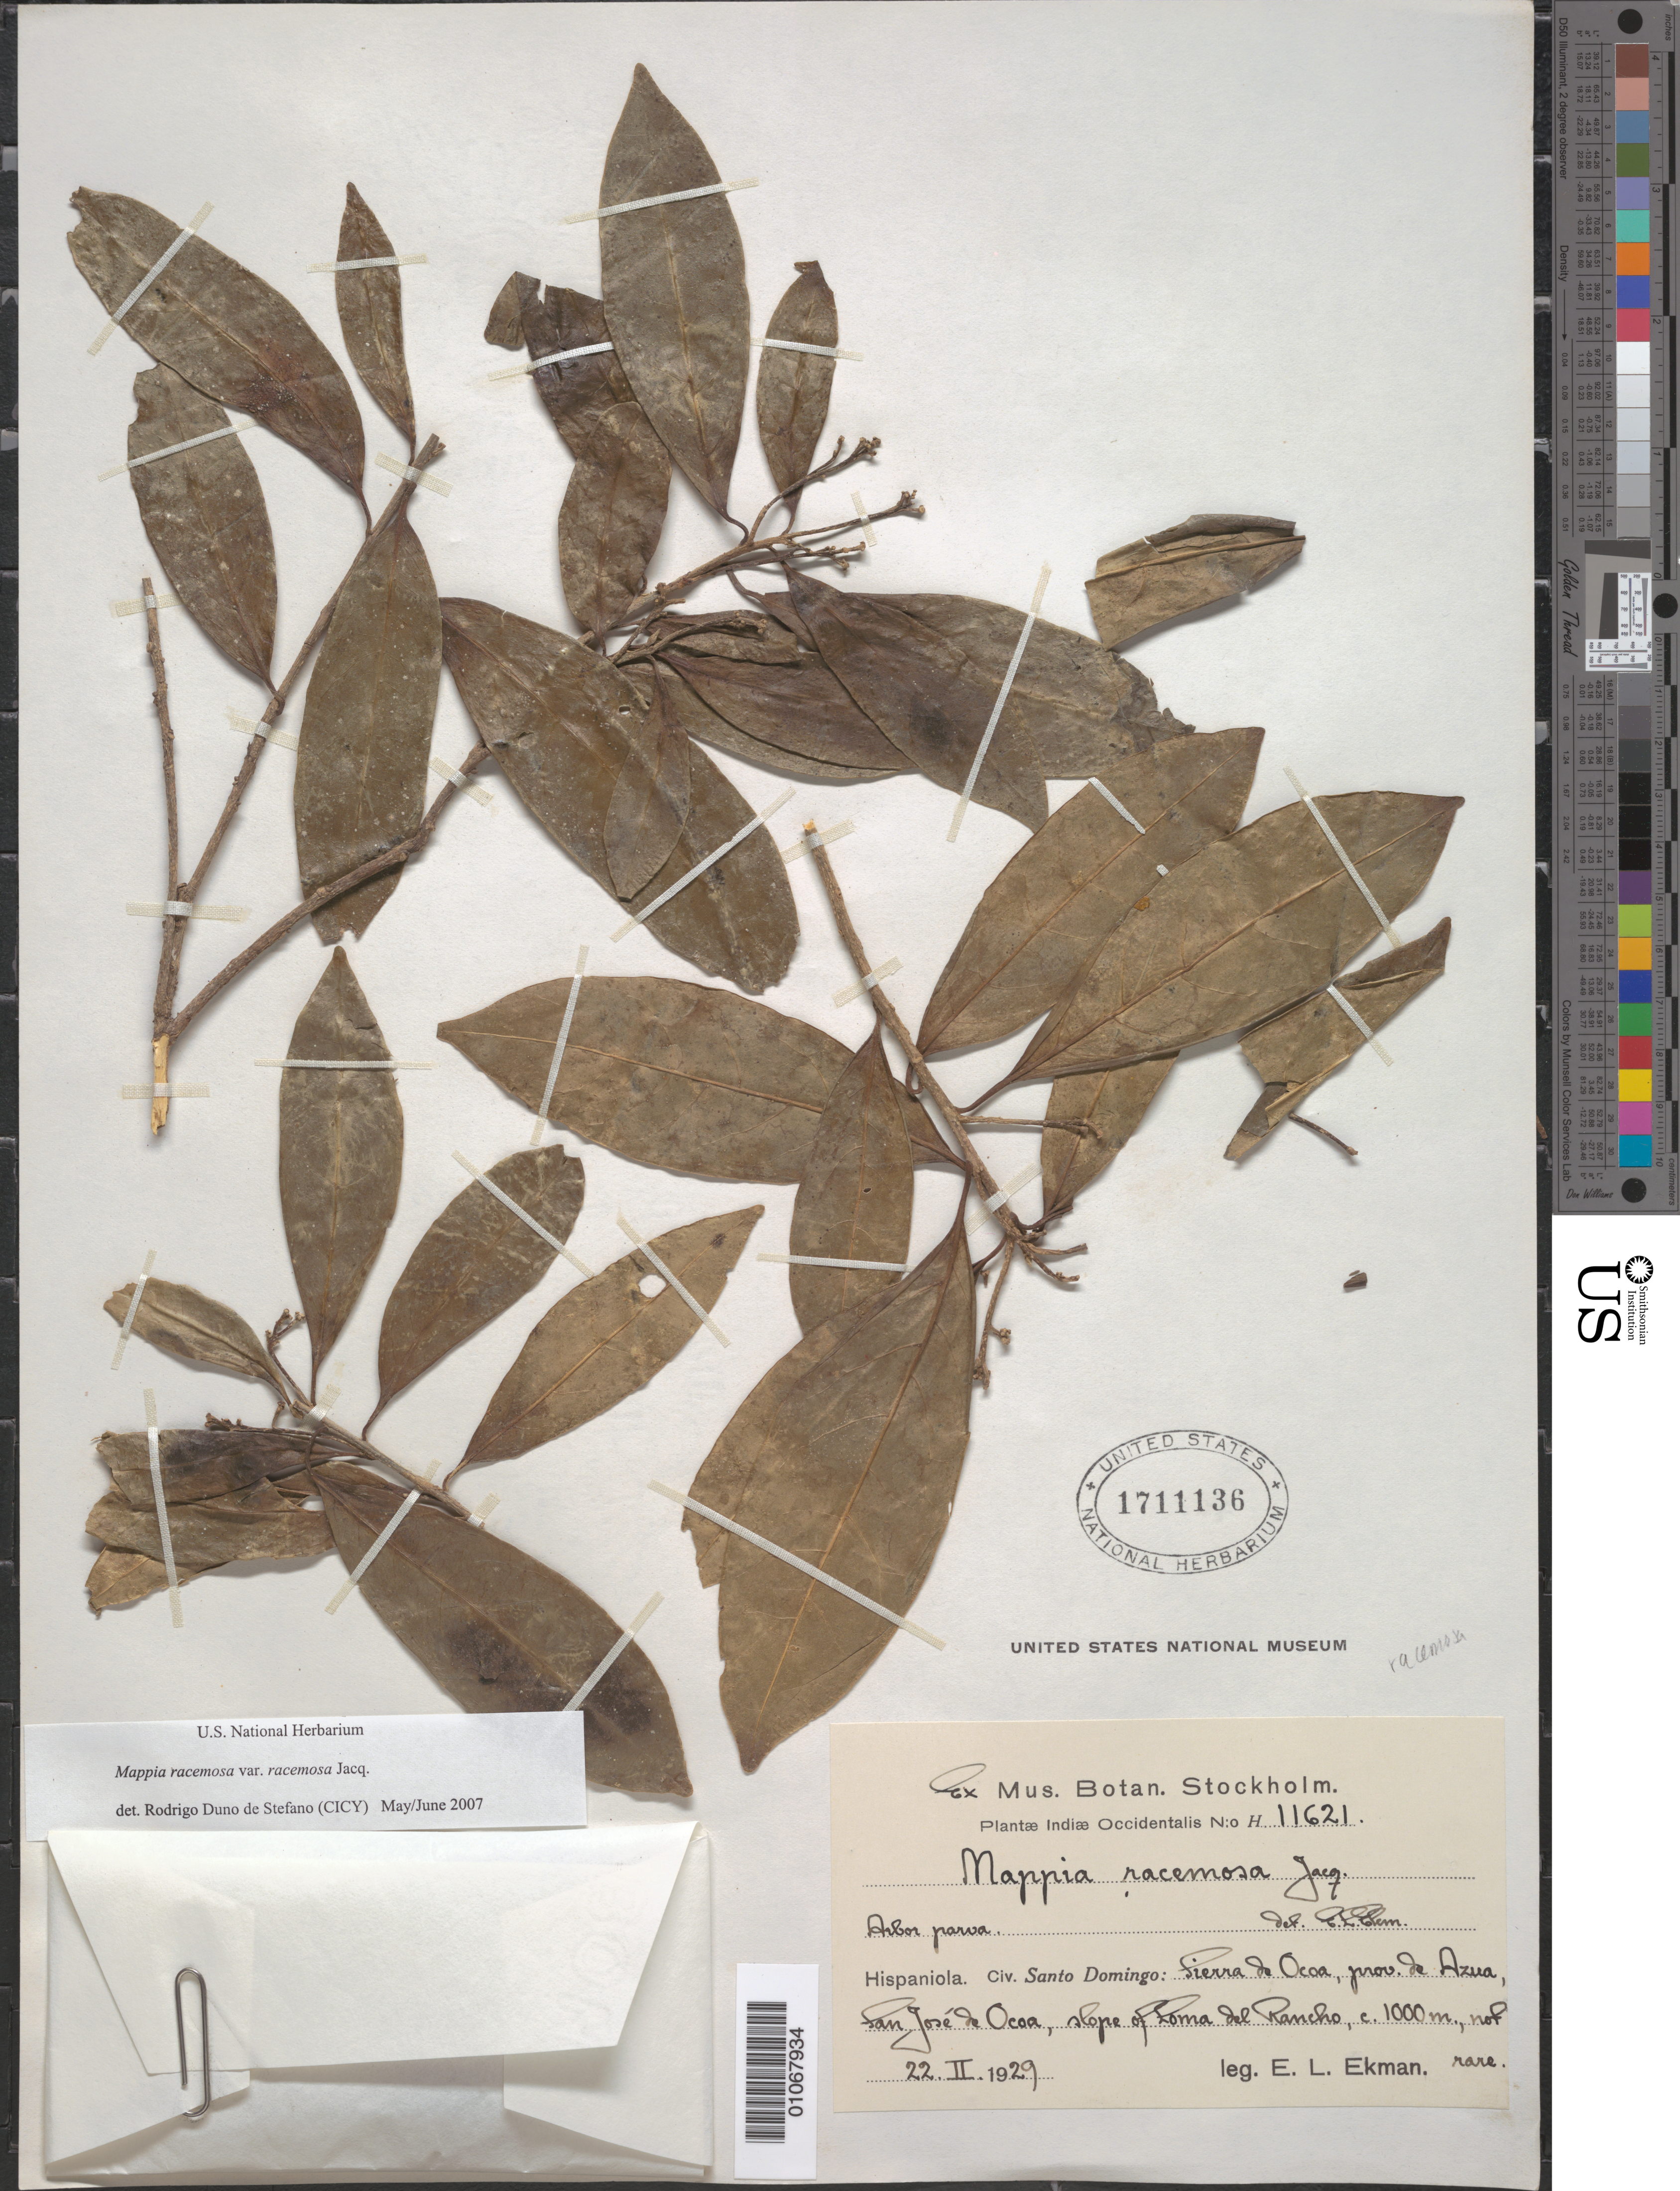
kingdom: Plantae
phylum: Tracheophyta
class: Magnoliopsida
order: Icacinales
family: Icacinaceae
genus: Mappia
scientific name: Mappia racemosa var. racemosa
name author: Jacq.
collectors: E. L. Ekman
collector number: H 11621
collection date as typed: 22 Feb 1929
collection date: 1929-02-22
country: Dominican Republic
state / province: Santo Domingo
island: Hispaniola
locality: Sierra de Ocoa. Prov. de Azua, San Jose de Ocoa, slope of Loma de Rancho.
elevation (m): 1000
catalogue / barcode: US 1711136